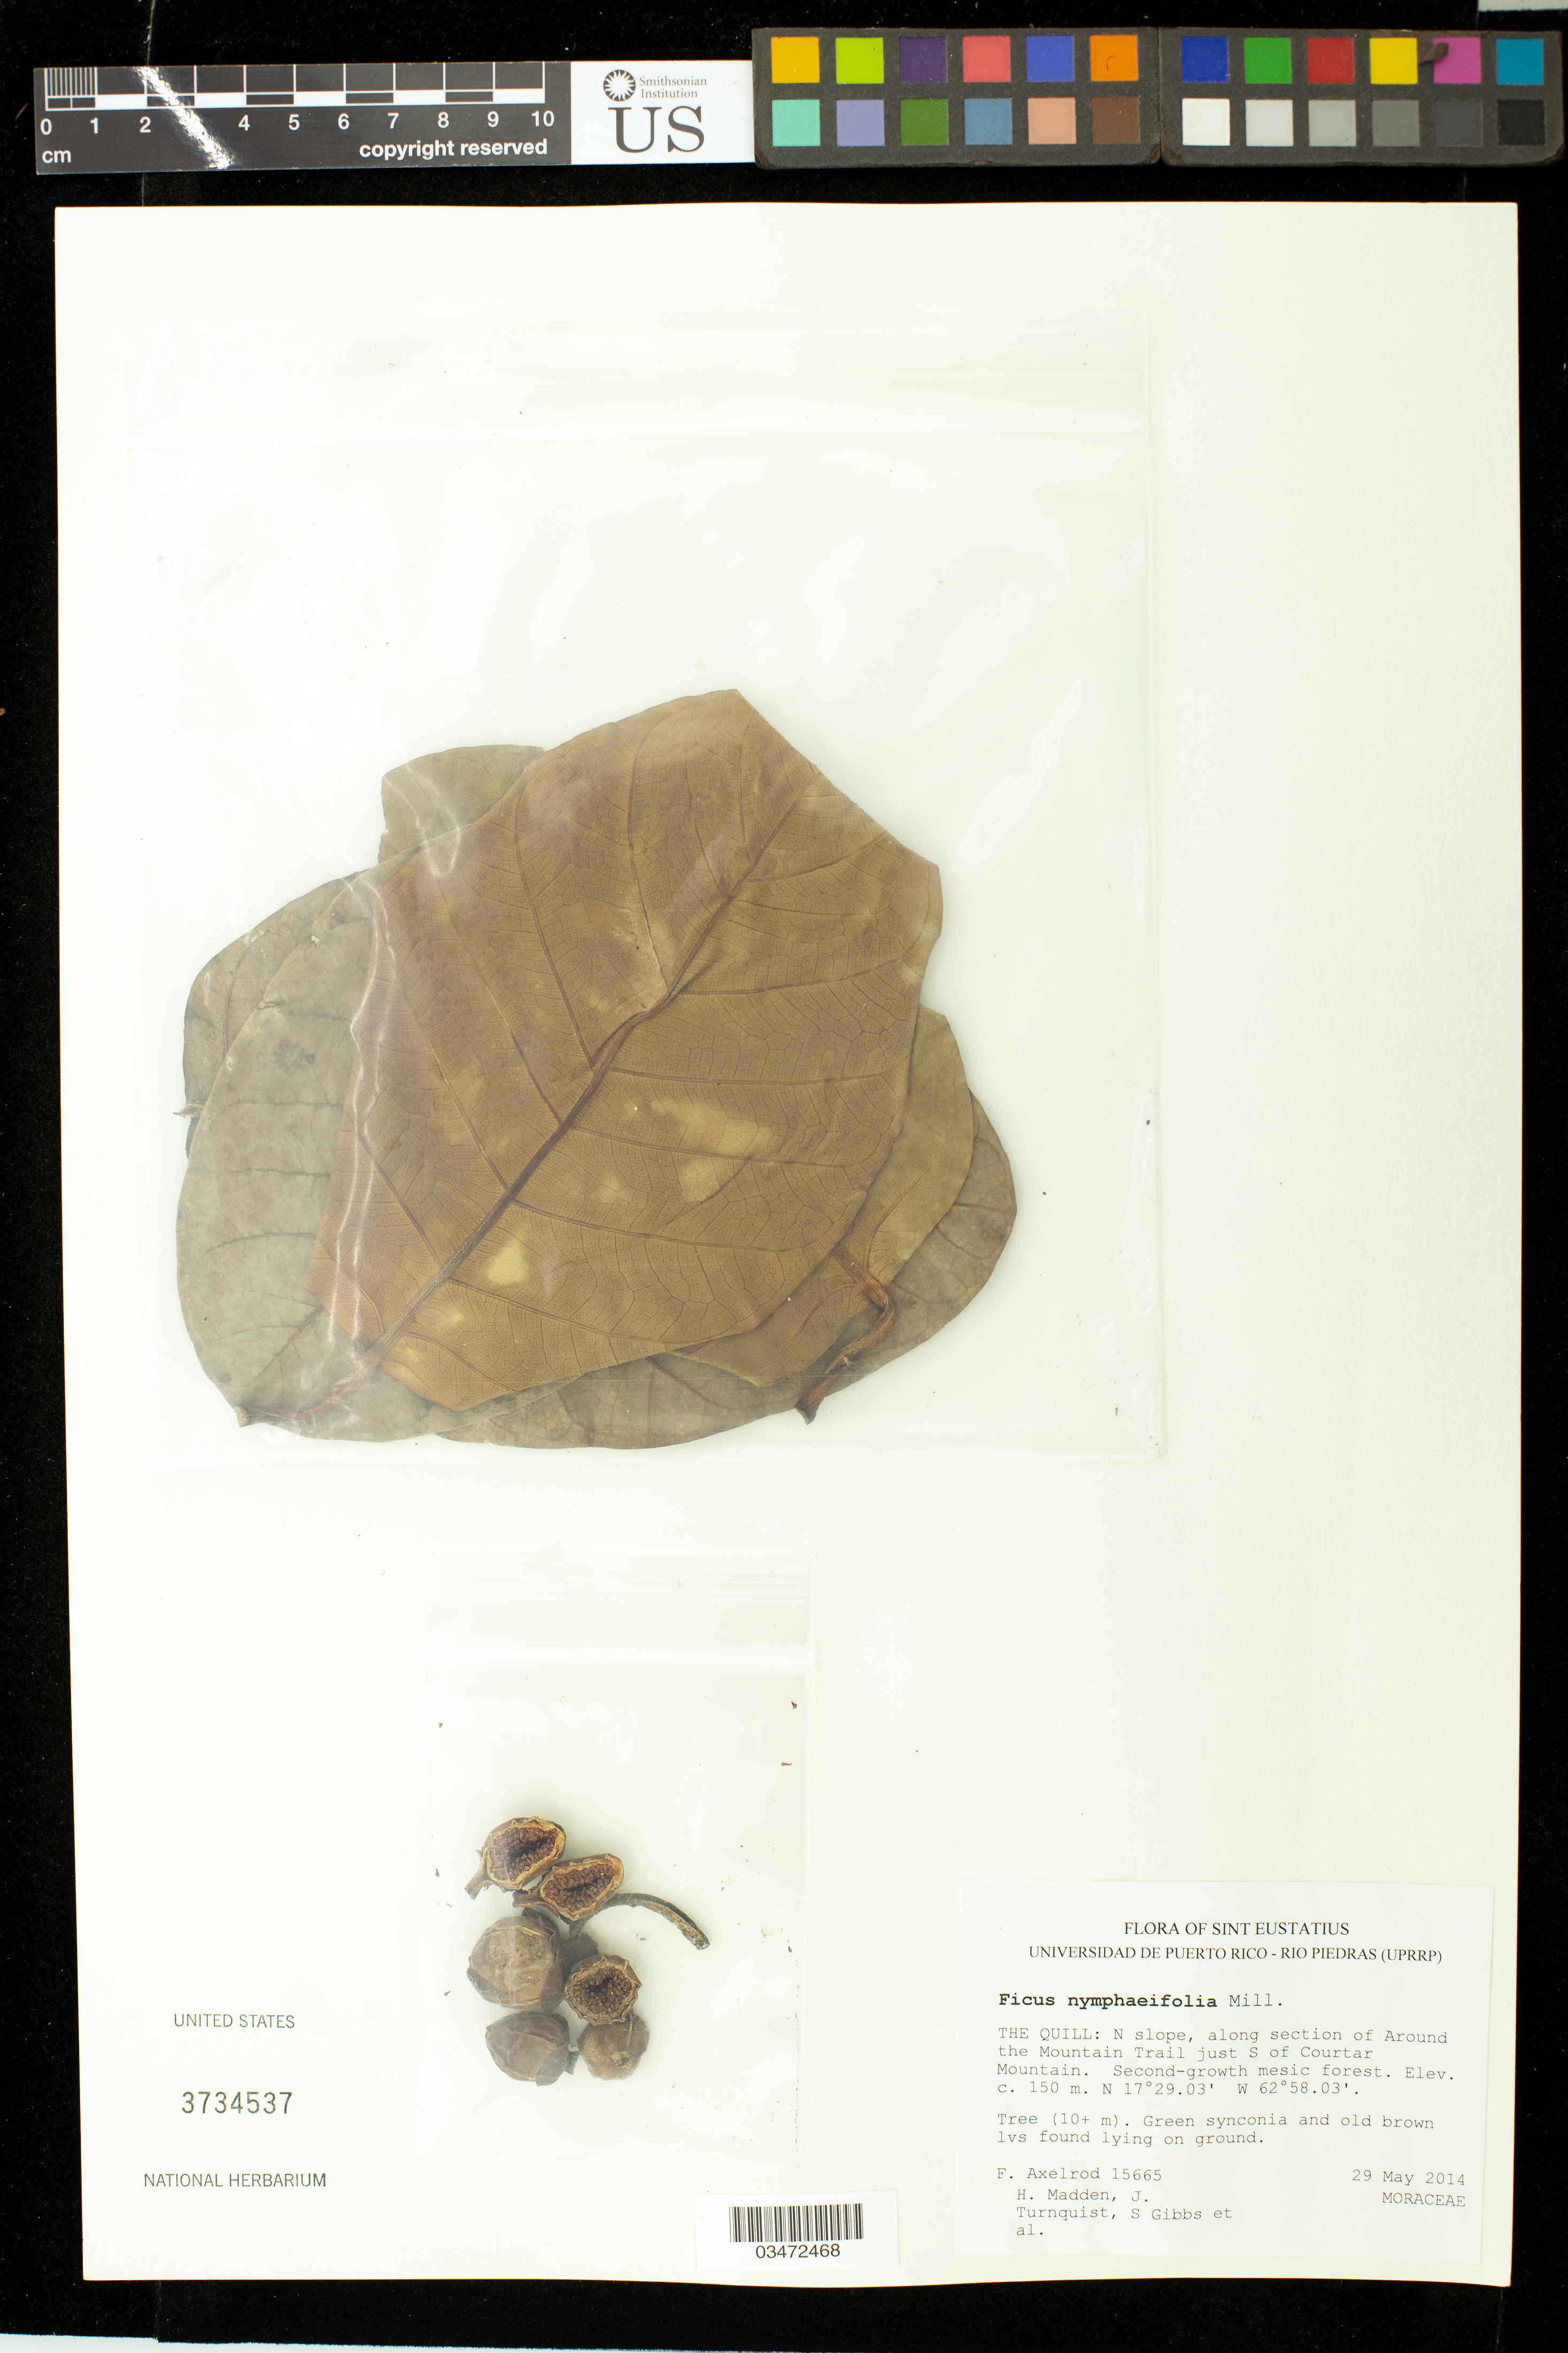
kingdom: Plantae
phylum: Tracheophyta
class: Magnoliopsida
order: Rosales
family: Moraceae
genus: Ficus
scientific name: Ficus nymphaeifolia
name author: Mill.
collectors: F. S. Axelrod, H. Madden, J. Turnquist & S. Gibbs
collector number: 15665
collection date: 2014-05-29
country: Netherlands Antilles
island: St. Eustatius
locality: The Quill. N slope, along sectioin of Around the Mountain Trail just S of Courtar Mountain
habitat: Second-growth mesic forest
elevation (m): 150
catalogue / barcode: US 3734537